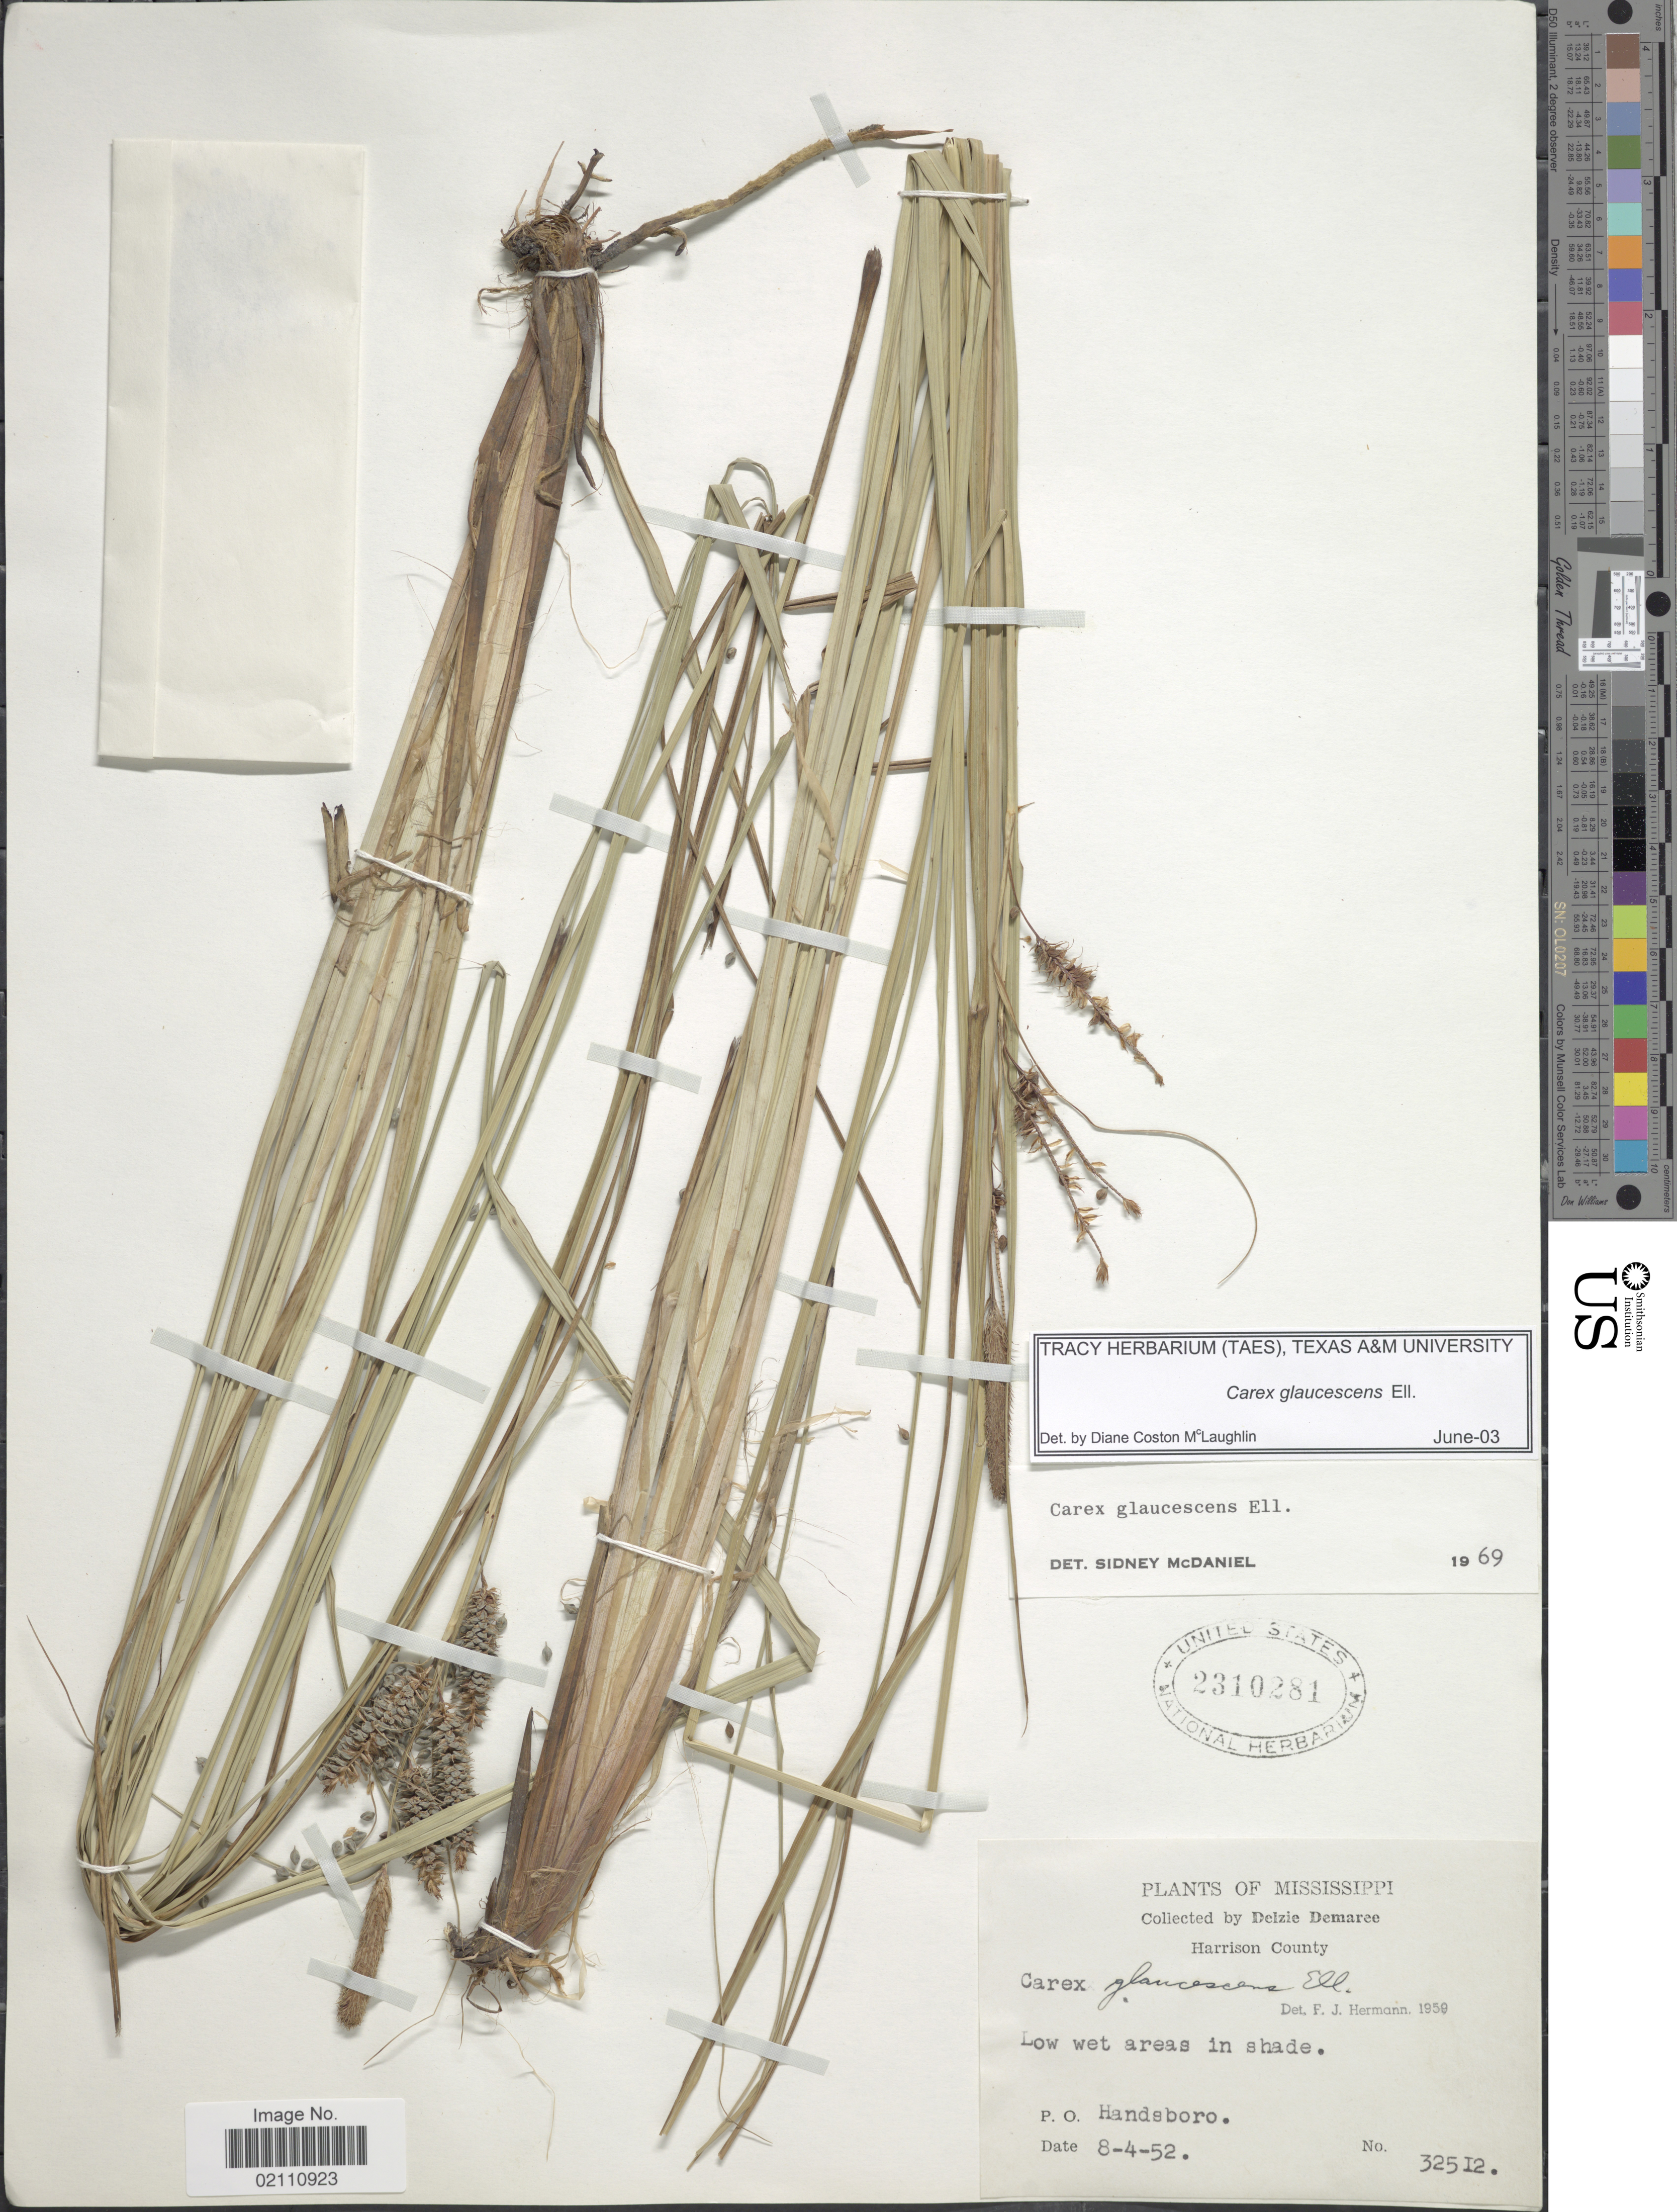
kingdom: Plantae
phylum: Tracheophyta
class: Liliopsida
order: Poales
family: Cyperaceae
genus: Carex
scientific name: Carex glaucescens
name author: Elliott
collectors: D. Demaree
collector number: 32512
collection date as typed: Transcribed d/m/y: 8/4/52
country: United States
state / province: Mississippi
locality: Harrison County, P. O. Handsboro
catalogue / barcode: US 2310281